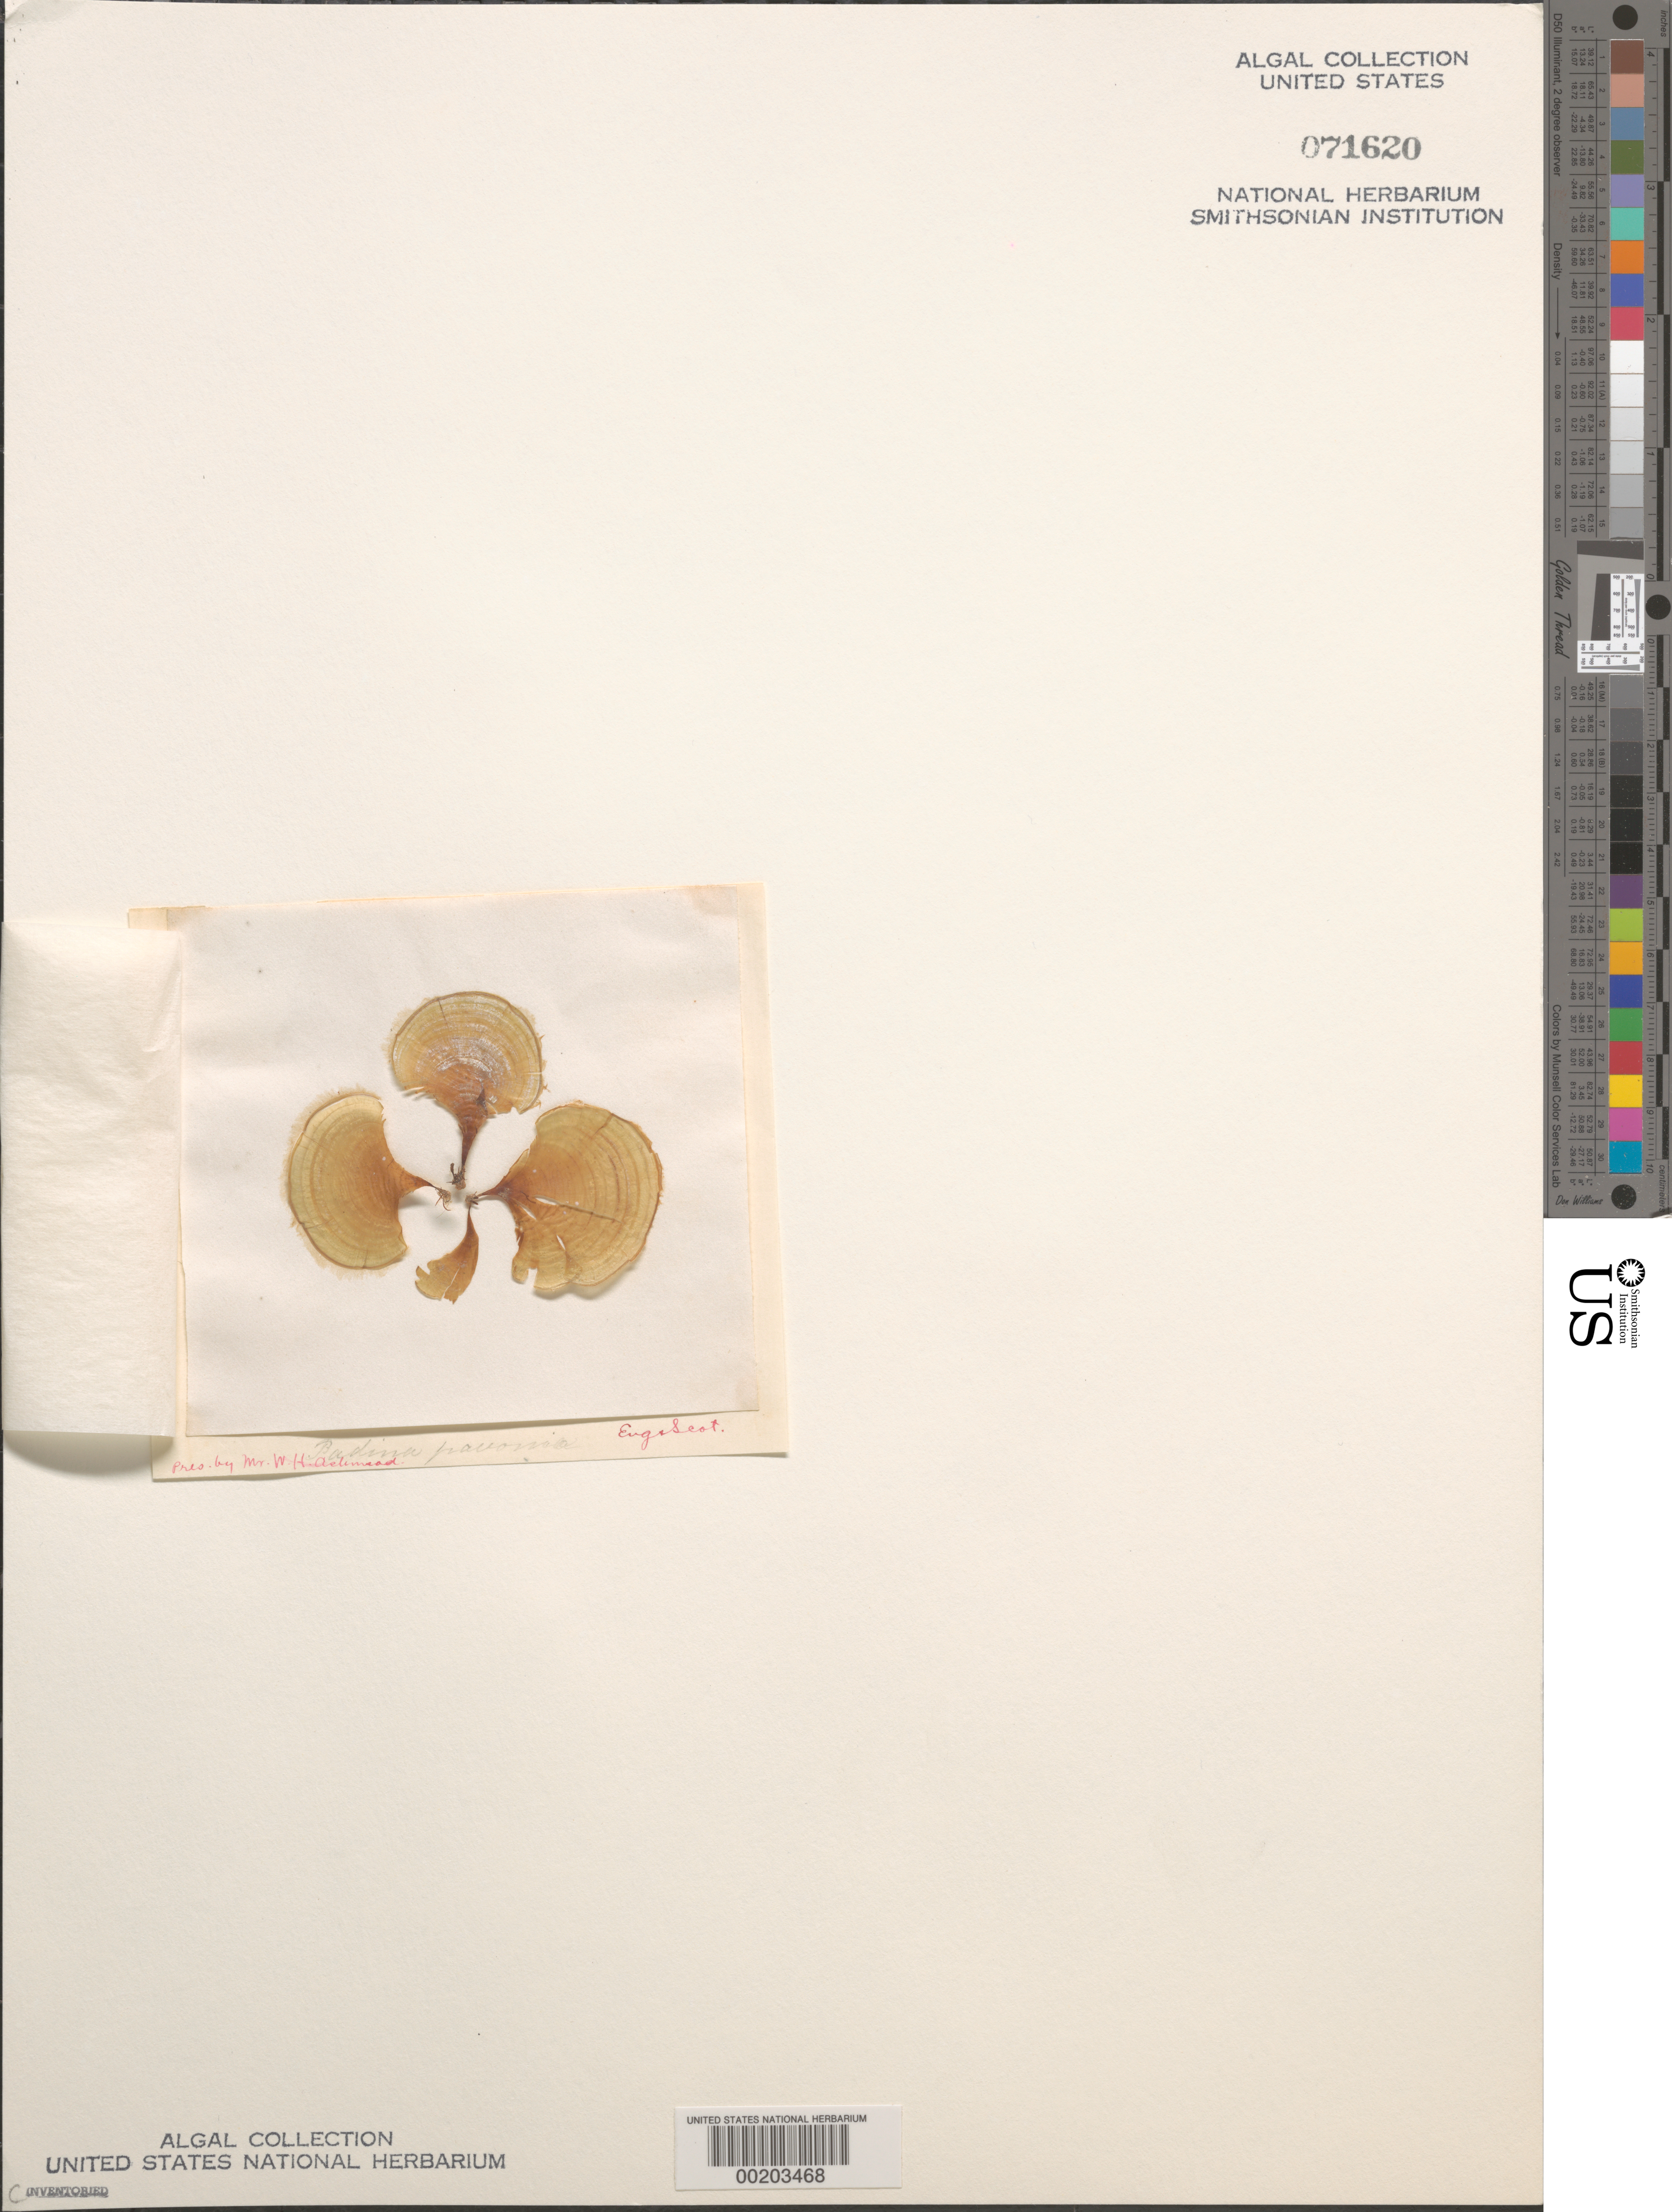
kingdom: Chromista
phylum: Ochrophyta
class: Phaeophyceae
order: Dictyotales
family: Dictyotaceae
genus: Padina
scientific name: Padina sp.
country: United Kingdom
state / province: England / Scotland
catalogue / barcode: US 71620